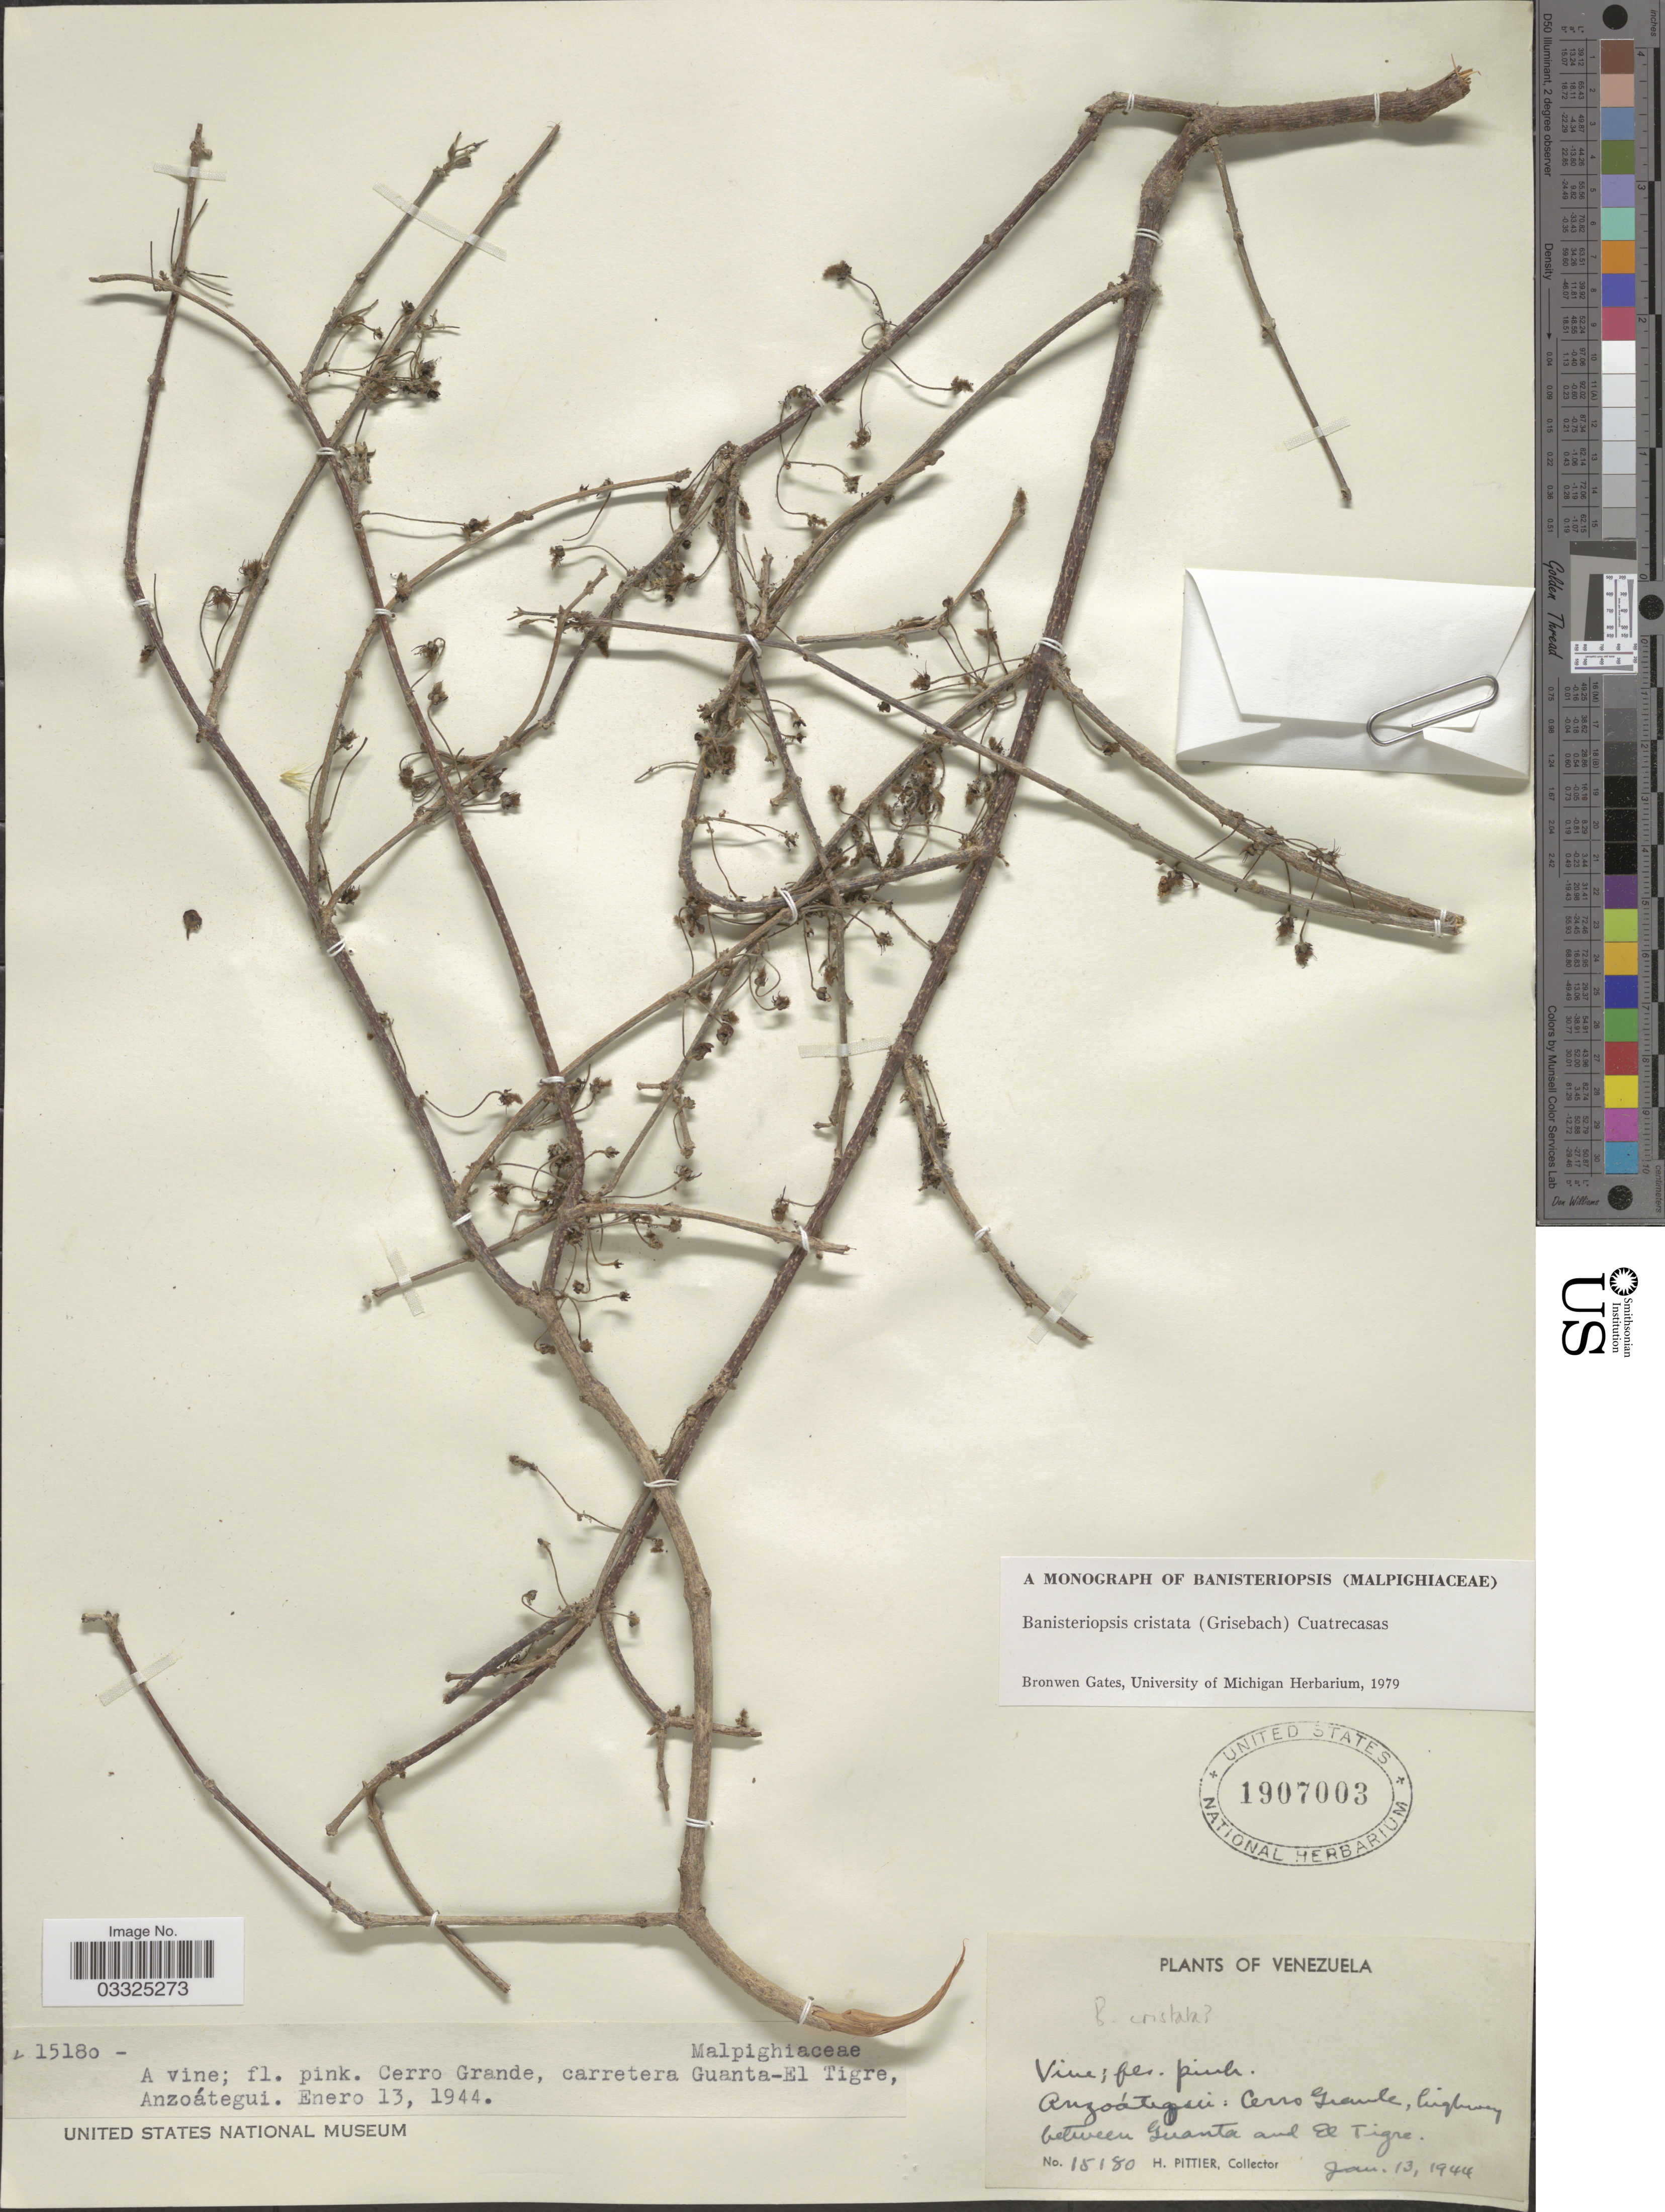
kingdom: Plantae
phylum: Tracheophyta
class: Magnoliopsida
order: Malpighiales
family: Malpighiaceae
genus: Banisteriopsis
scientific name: Banisteriopsis cristata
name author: (Griseb.) Cuatrec.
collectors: H. F. Pittier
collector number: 15180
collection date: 1944-01-13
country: Venezuela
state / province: Anzoategui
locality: Cerro Grande, highway between Guanta and El Tigre. Carretera Guanta-El Tigre.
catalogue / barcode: US 1907003